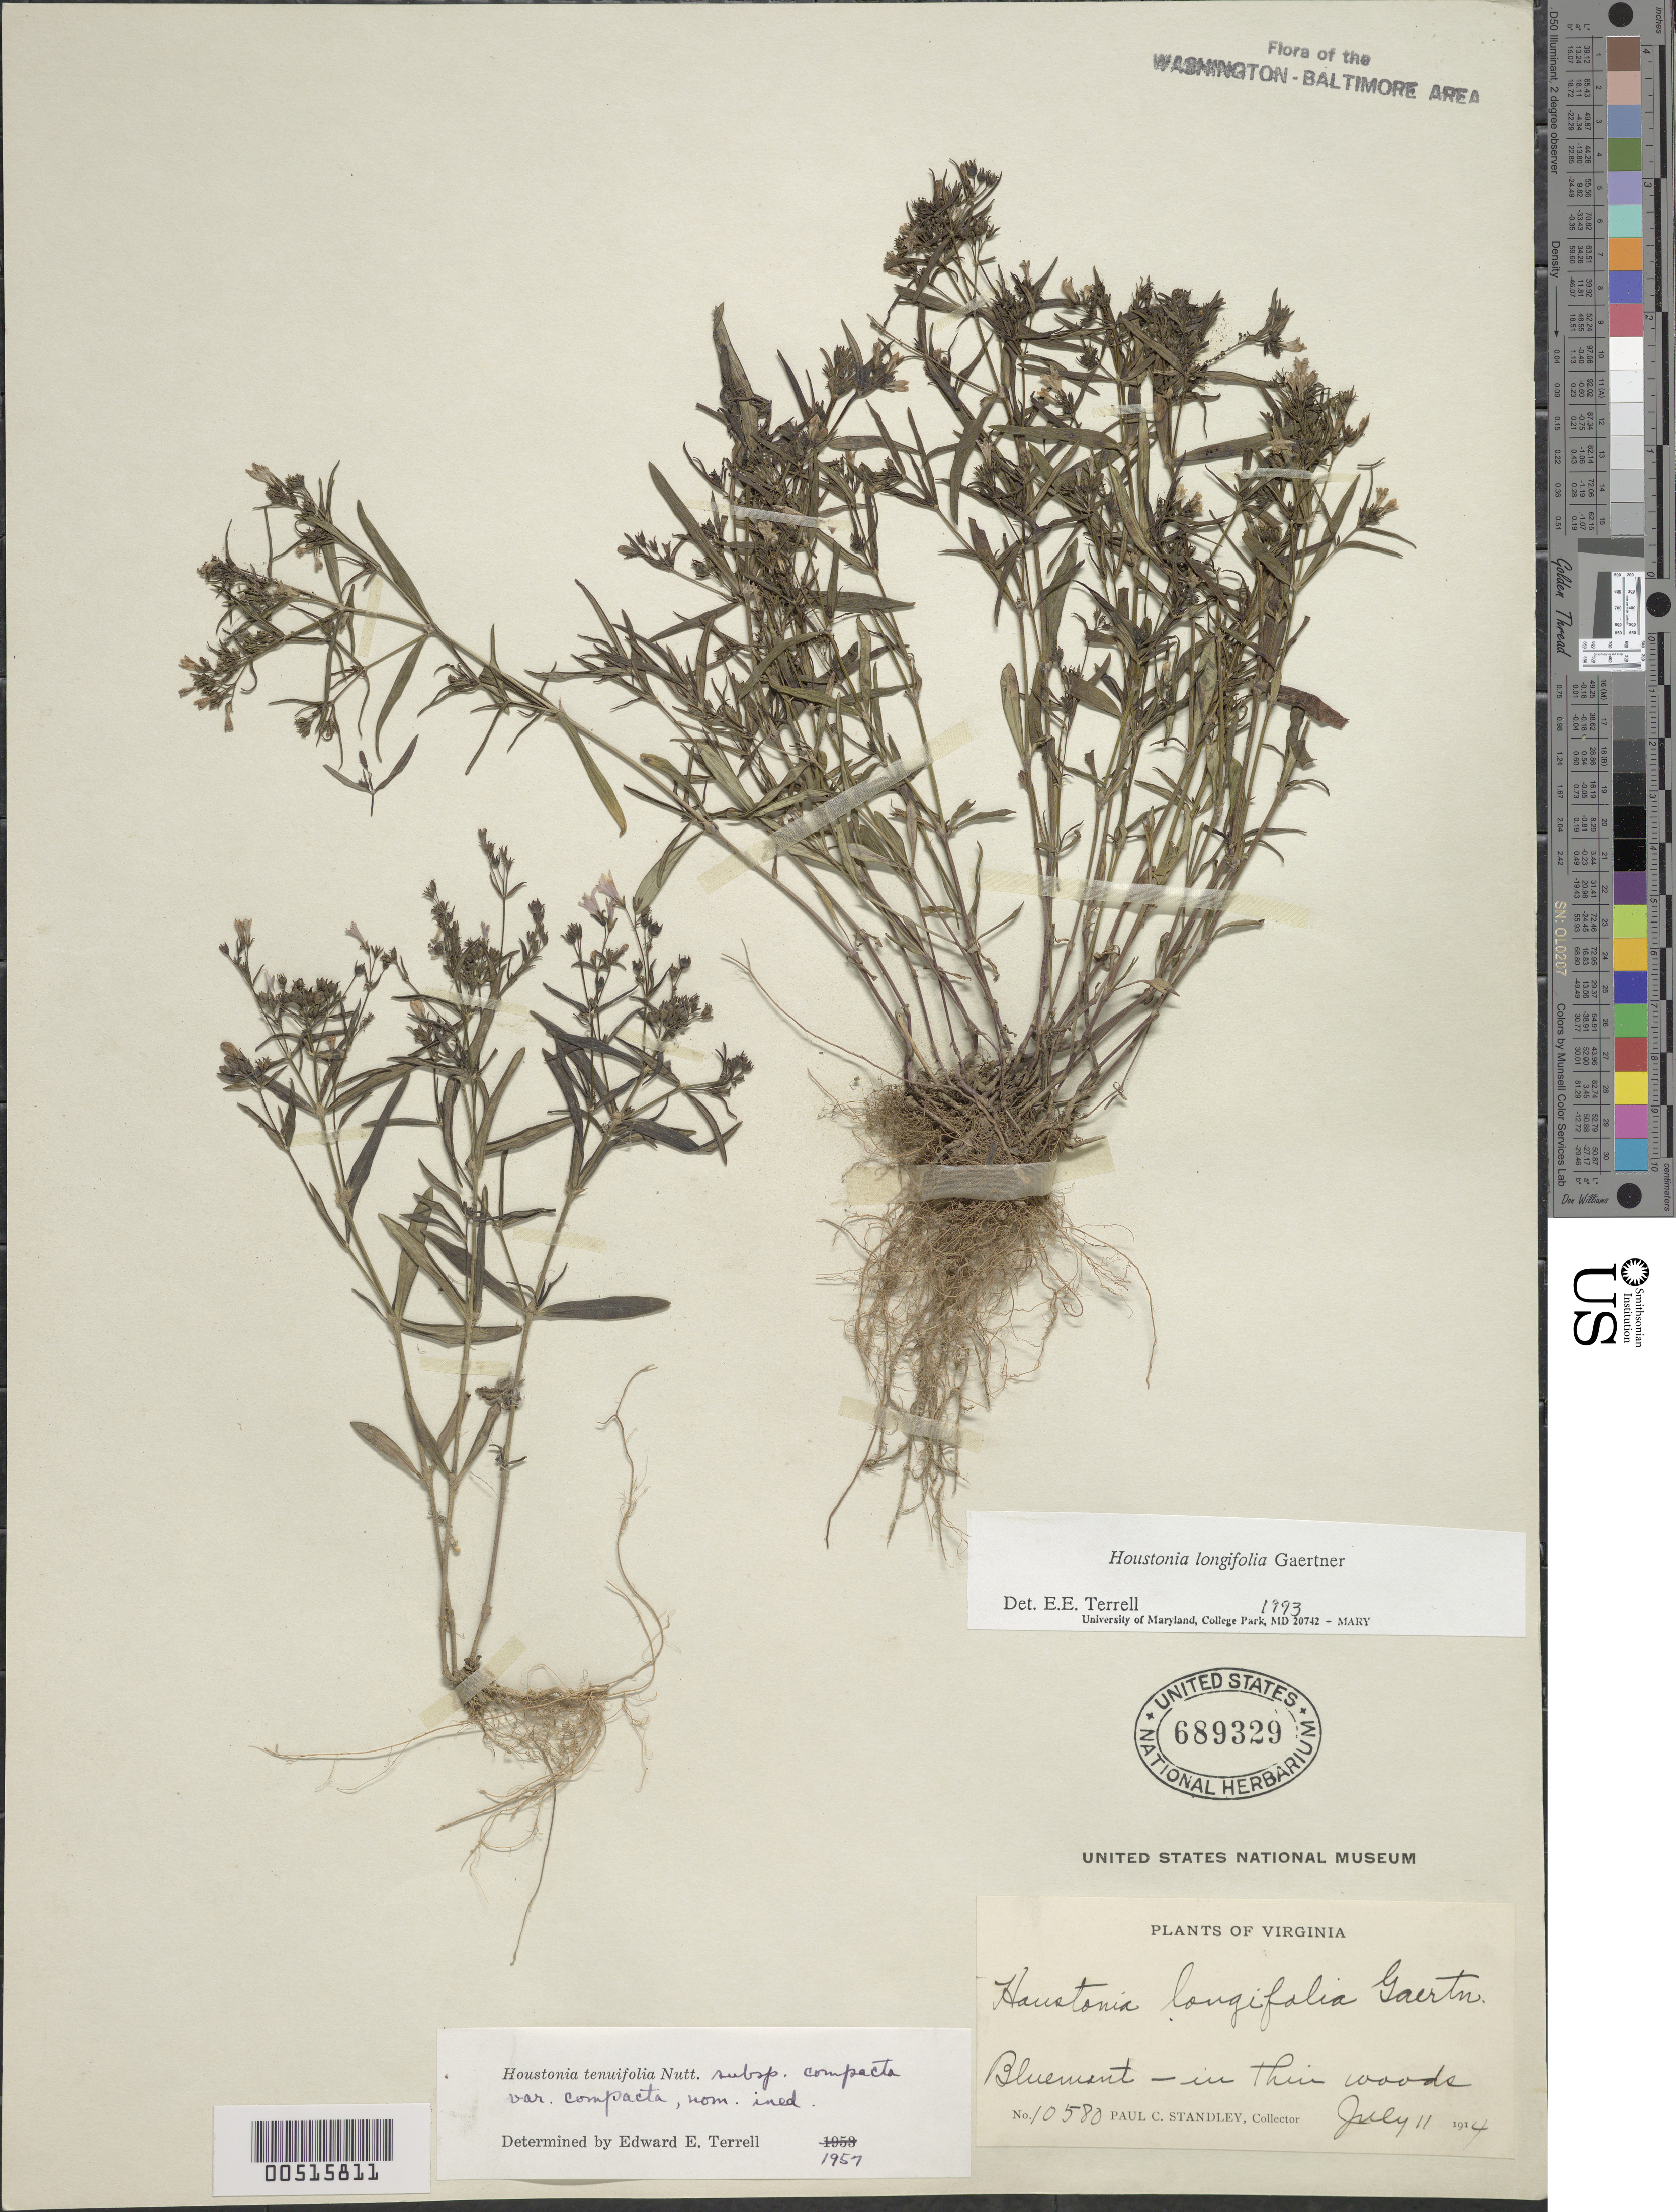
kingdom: Plantae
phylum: Tracheophyta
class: Magnoliopsida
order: Gentianales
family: Rubiaceae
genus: Houstonia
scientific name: Houstonia longifolia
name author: Gaertn.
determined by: Terrell, E. E.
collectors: P. C. Standley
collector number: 10580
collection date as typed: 11 Jul 1914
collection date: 1914-07-11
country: United States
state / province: Virginia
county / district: Loudoun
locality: Bluemont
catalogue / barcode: US 689329